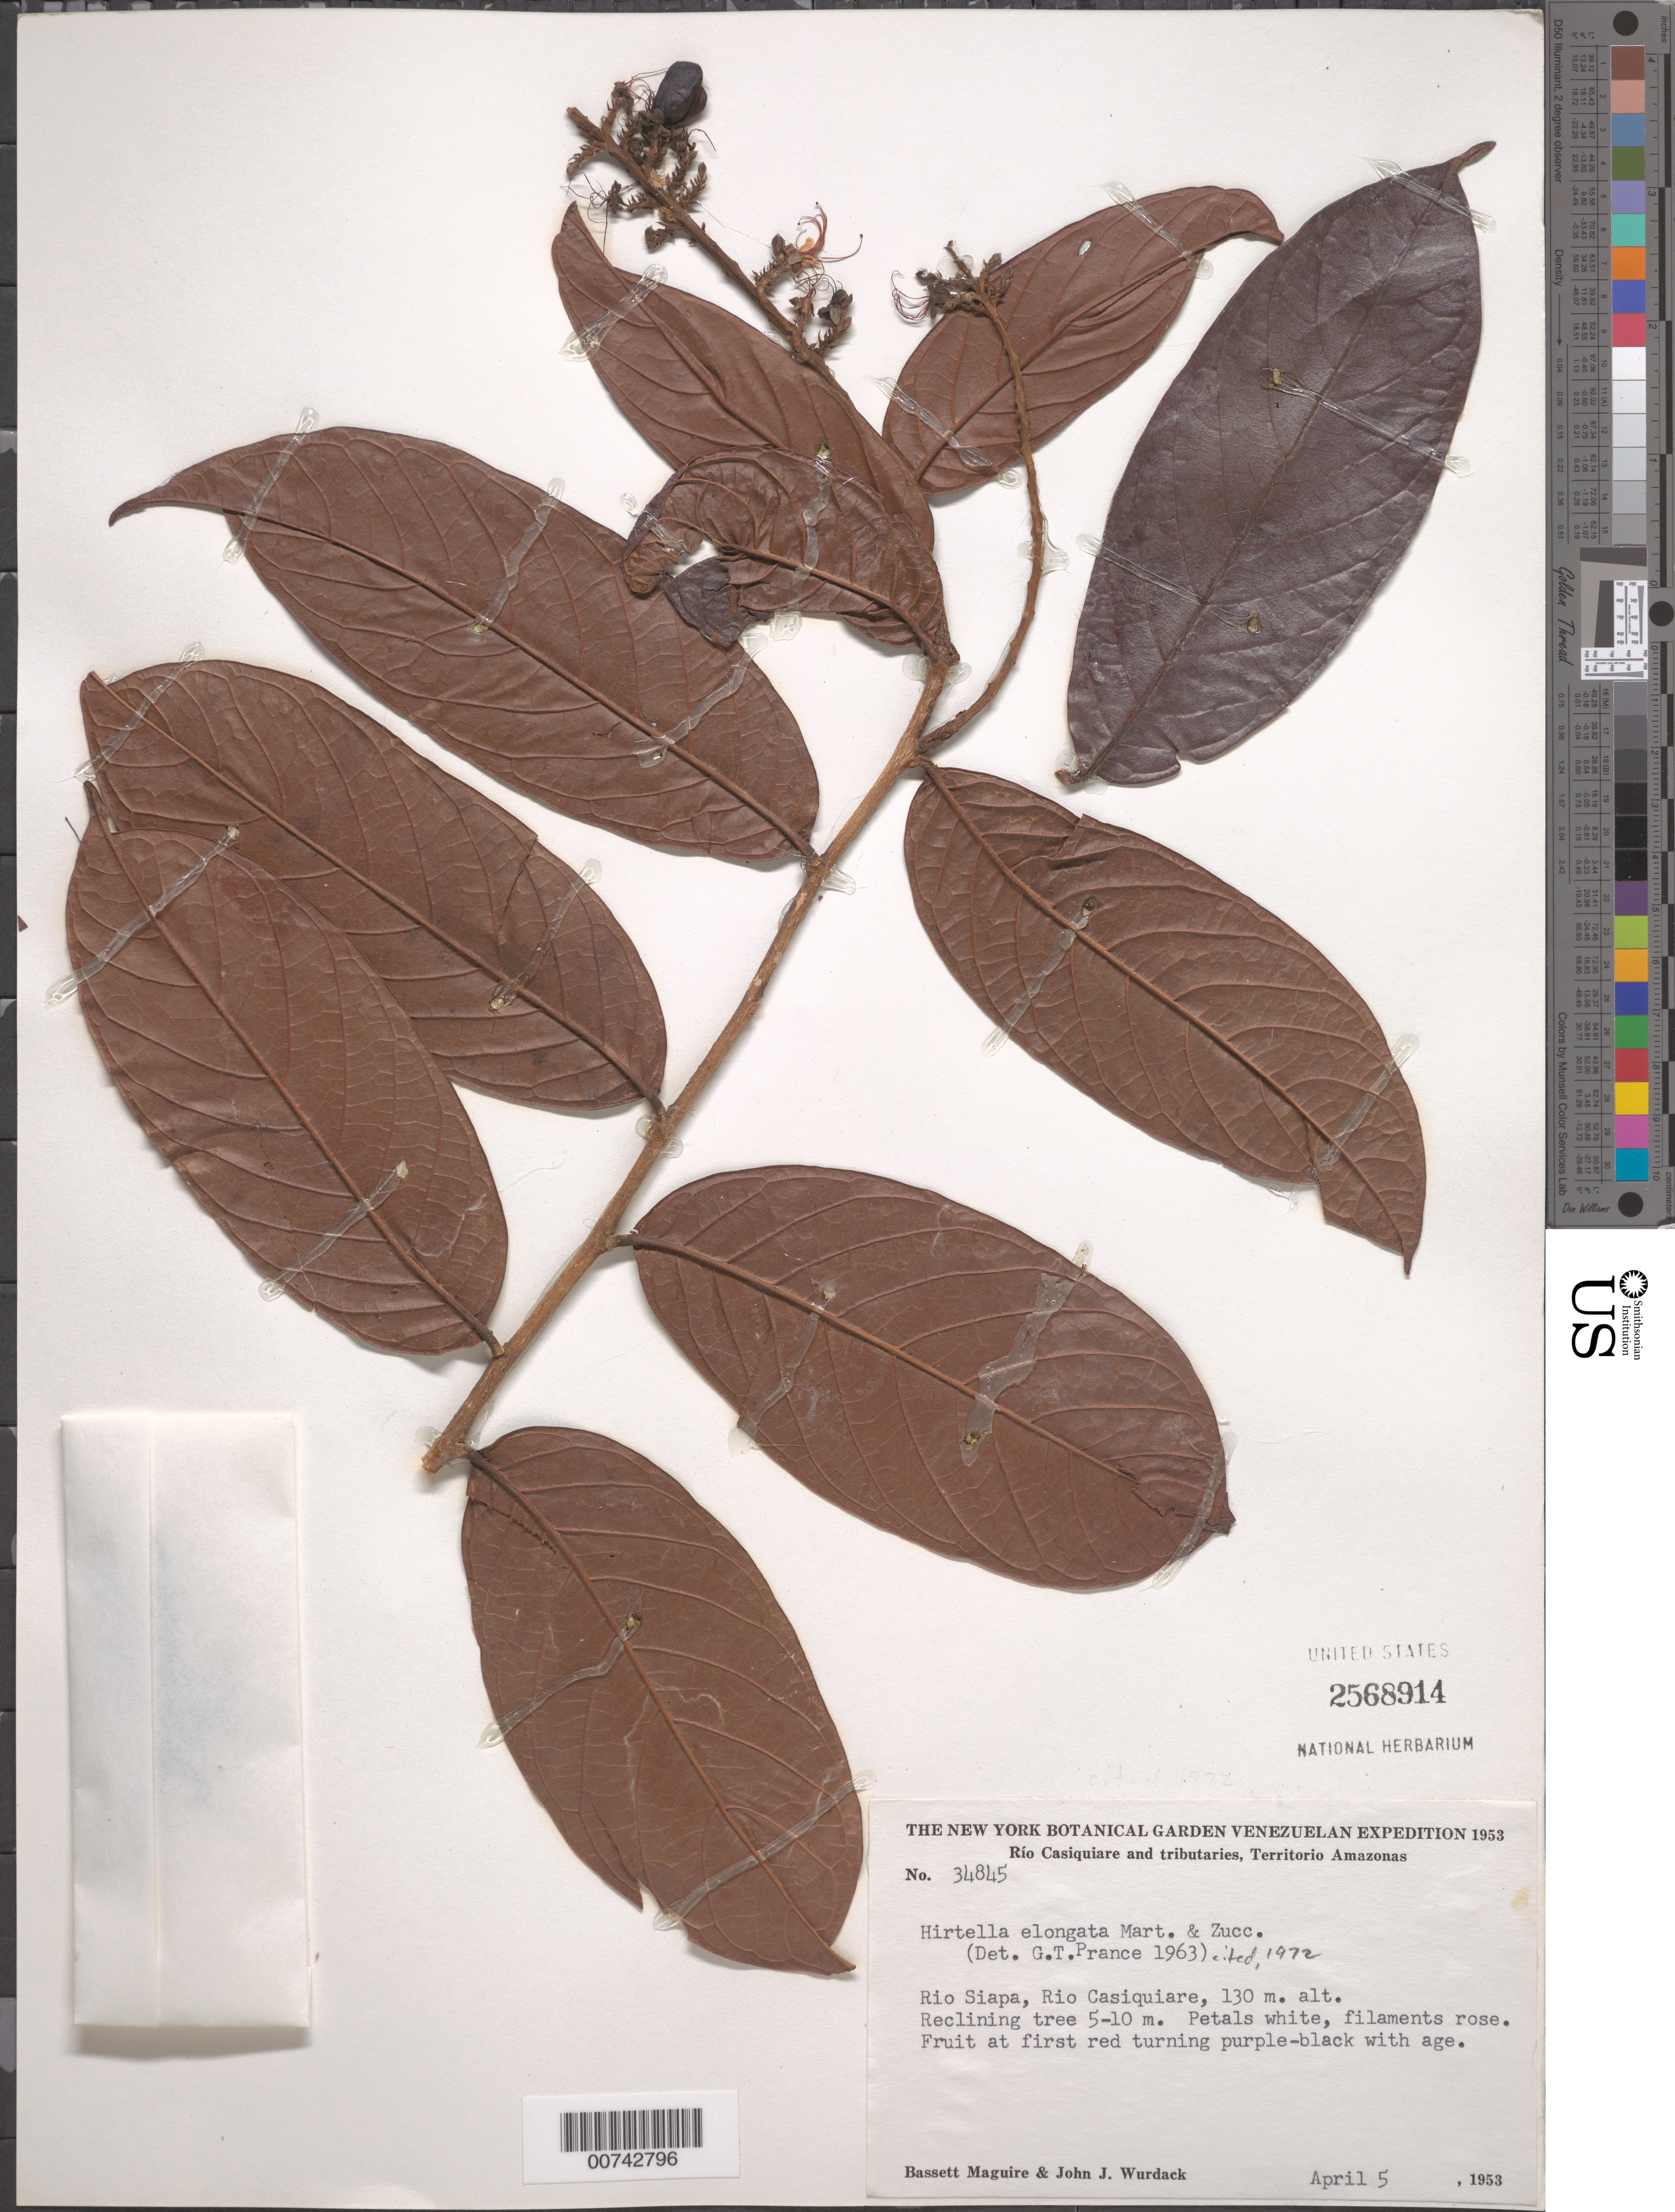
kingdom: Plantae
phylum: Tracheophyta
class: Magnoliopsida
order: Malpighiales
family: Chrysobalanaceae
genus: Hirtella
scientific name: Hirtella elongata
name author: Mart. & Zucc.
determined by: Prance, G. T.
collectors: B. Maguire & J. J. Wurdack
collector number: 34845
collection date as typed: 5-Apr-53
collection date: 1953-04-05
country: Venezuela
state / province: Amazonas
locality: Río Siapa, Río Casiquiare, near mouth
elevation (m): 130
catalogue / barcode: US 2568914